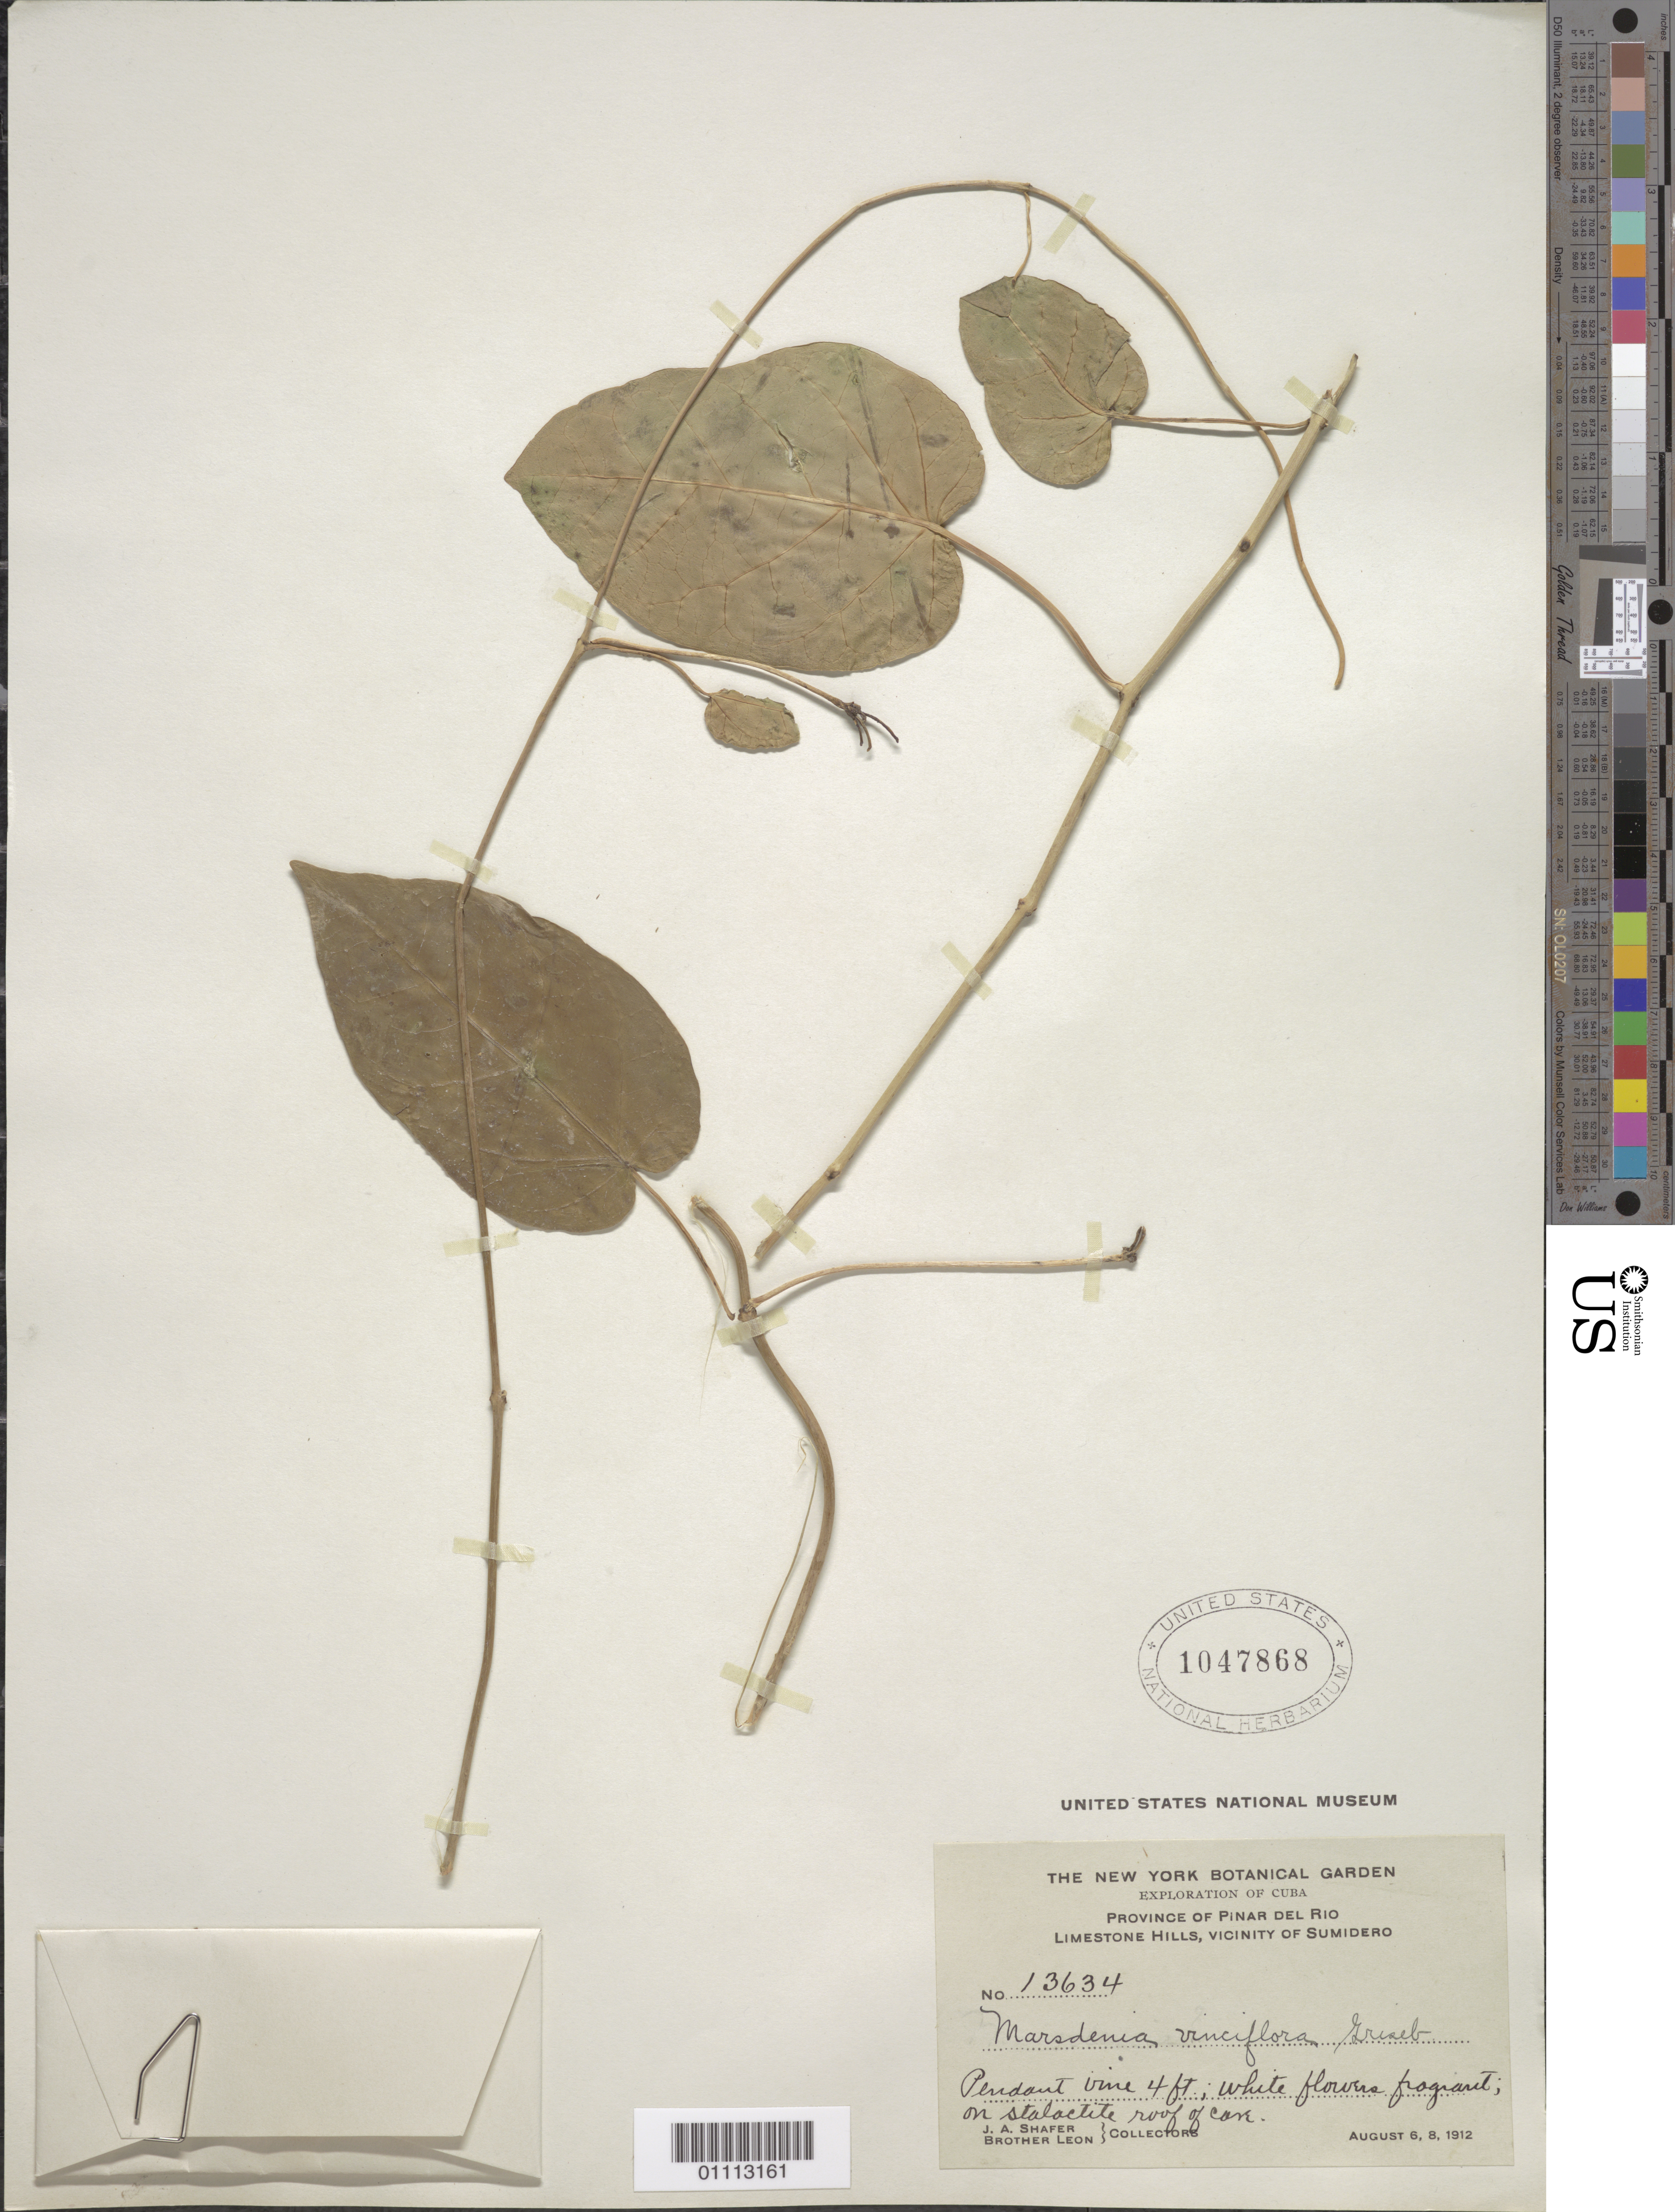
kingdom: Plantae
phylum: Tracheophyta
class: Magnoliopsida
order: Gentianales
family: Apocynaceae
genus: Marsdenia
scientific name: Marsdenia vinciflora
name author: Griseb.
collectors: J. A. Shafer & Bro. León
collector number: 13634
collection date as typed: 06 Aug 1912 and 08 Aug 1912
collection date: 1912-08-06,1912-08-08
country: Cuba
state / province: Pinar del Rio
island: Cuba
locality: Limestone Hills, vicinity of Sumidero On stalactite roof of cave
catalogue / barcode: US 1047868